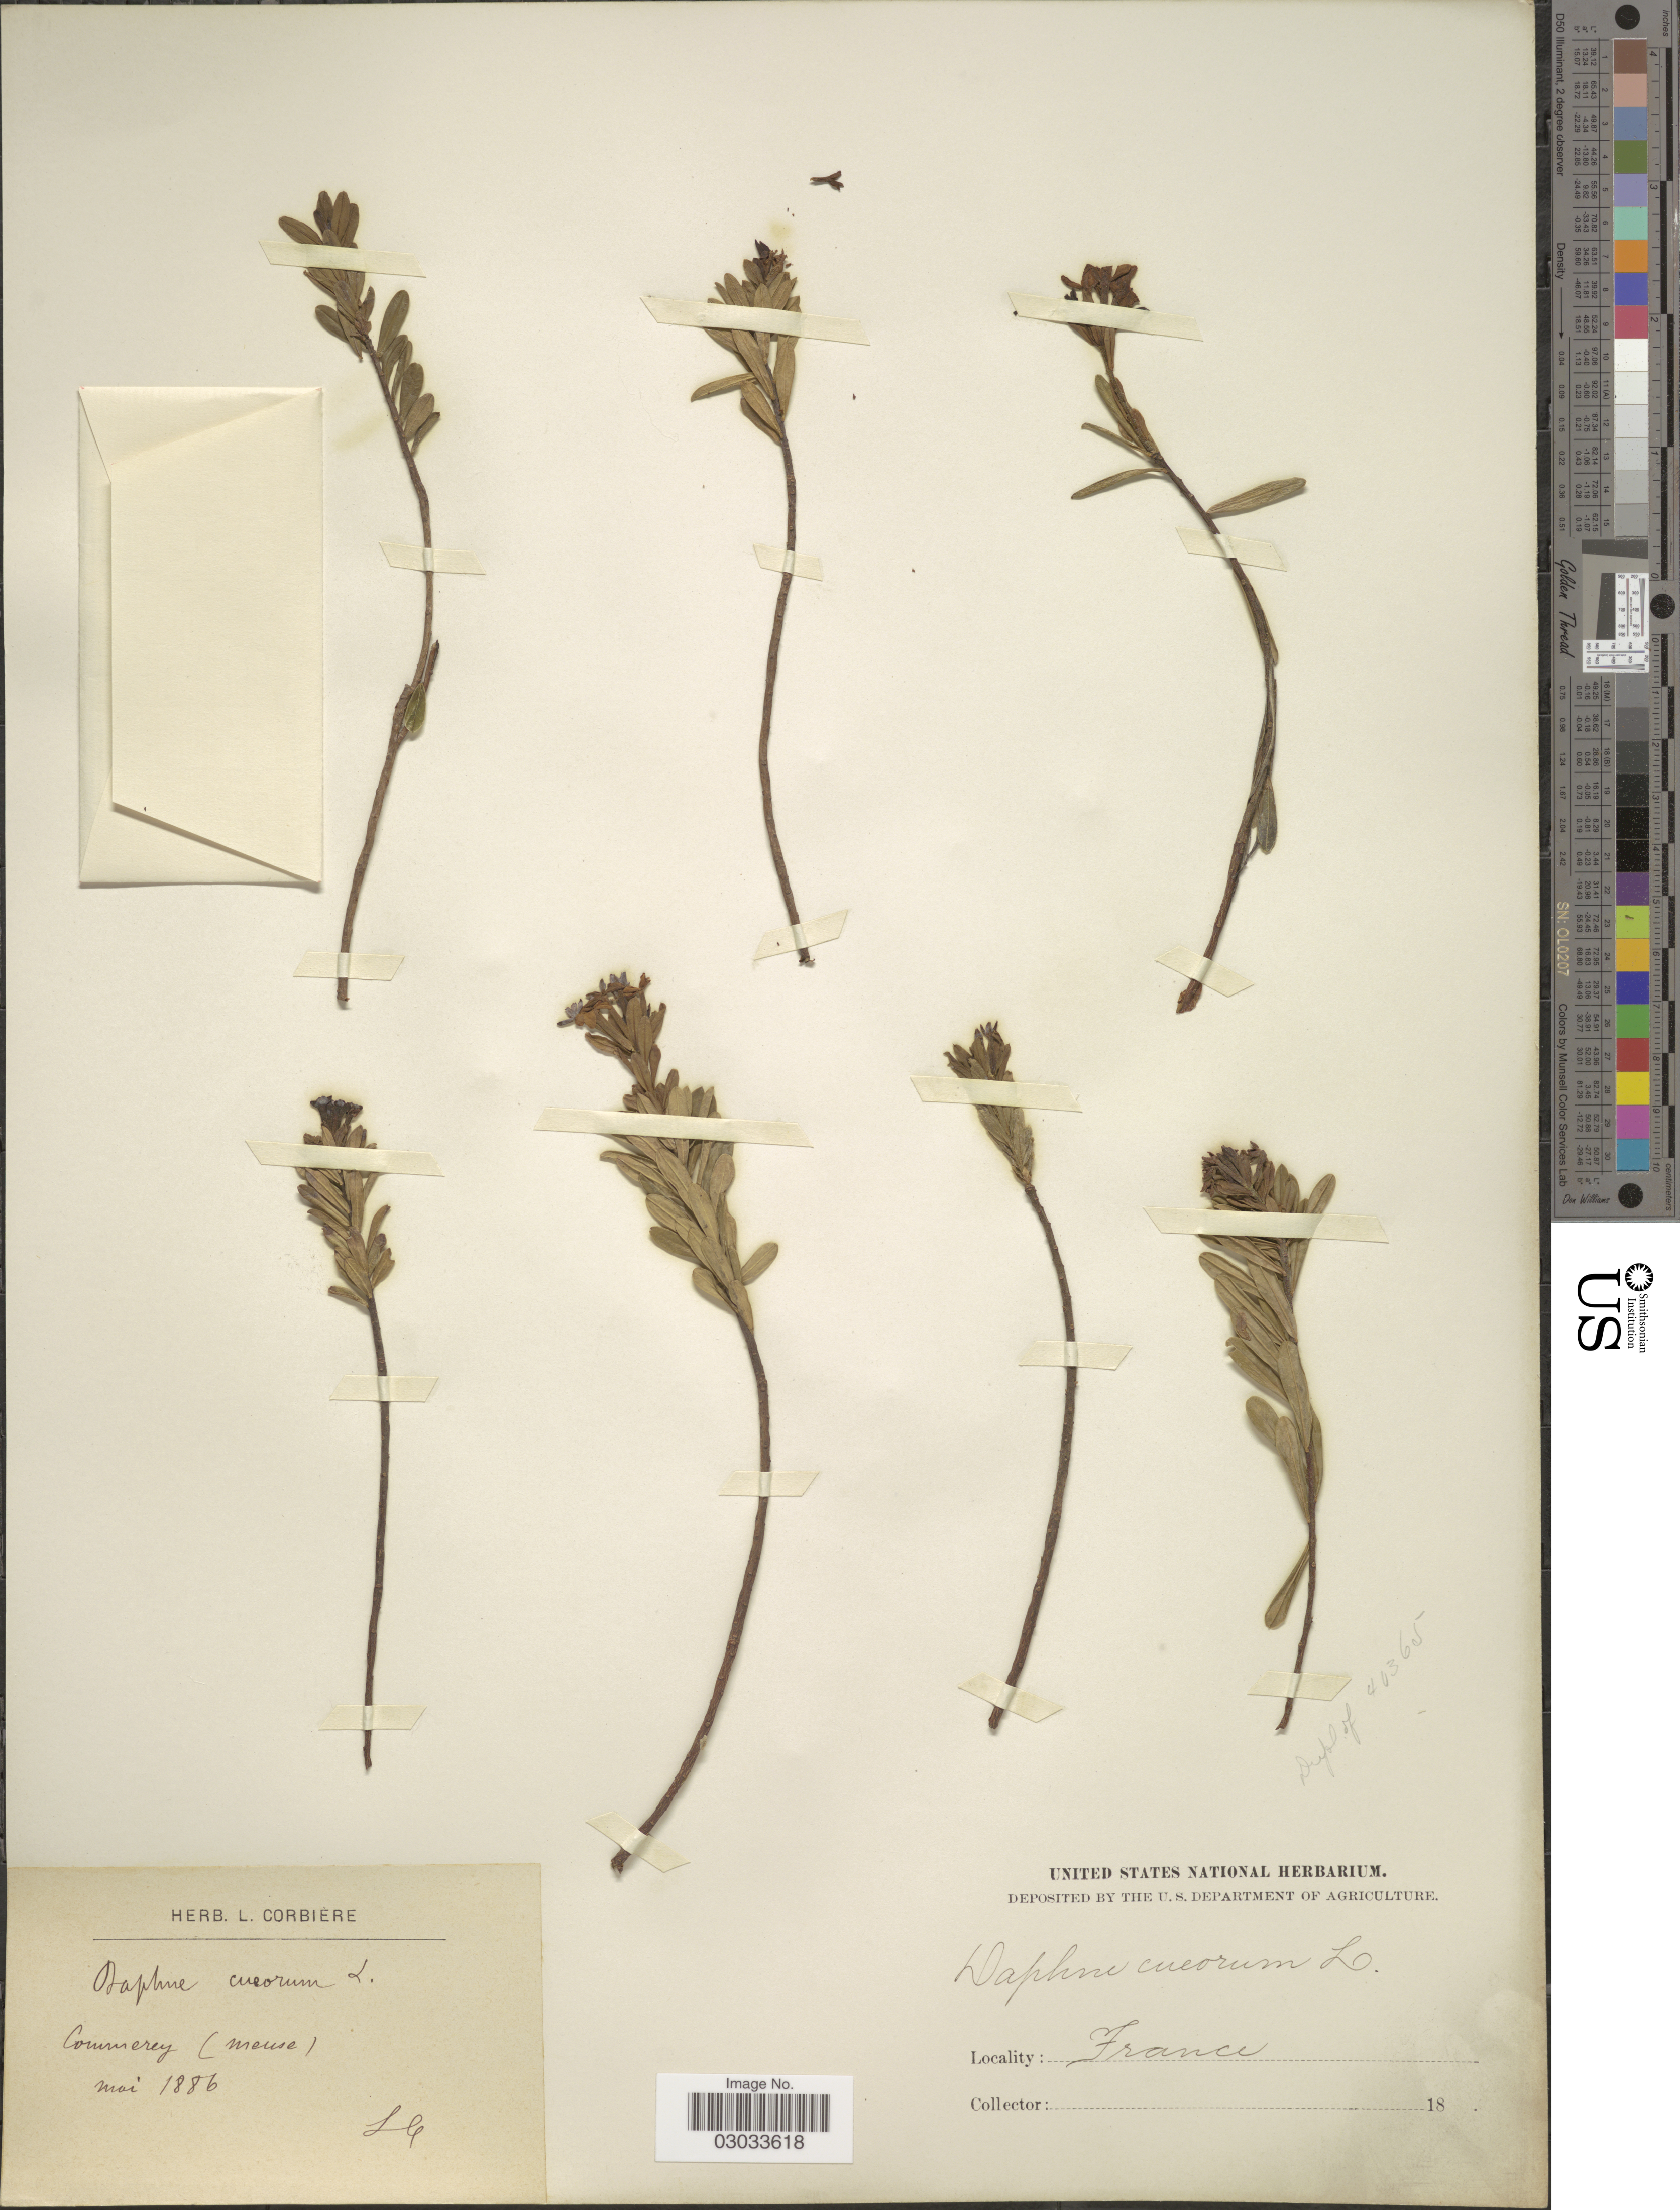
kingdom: Plantae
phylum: Tracheophyta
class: Magnoliopsida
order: Malvales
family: Thymelaeaceae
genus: Daphne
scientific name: Daphne cneorum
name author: L.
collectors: L. Corbière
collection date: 1886-05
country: France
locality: Commercy (meuse).